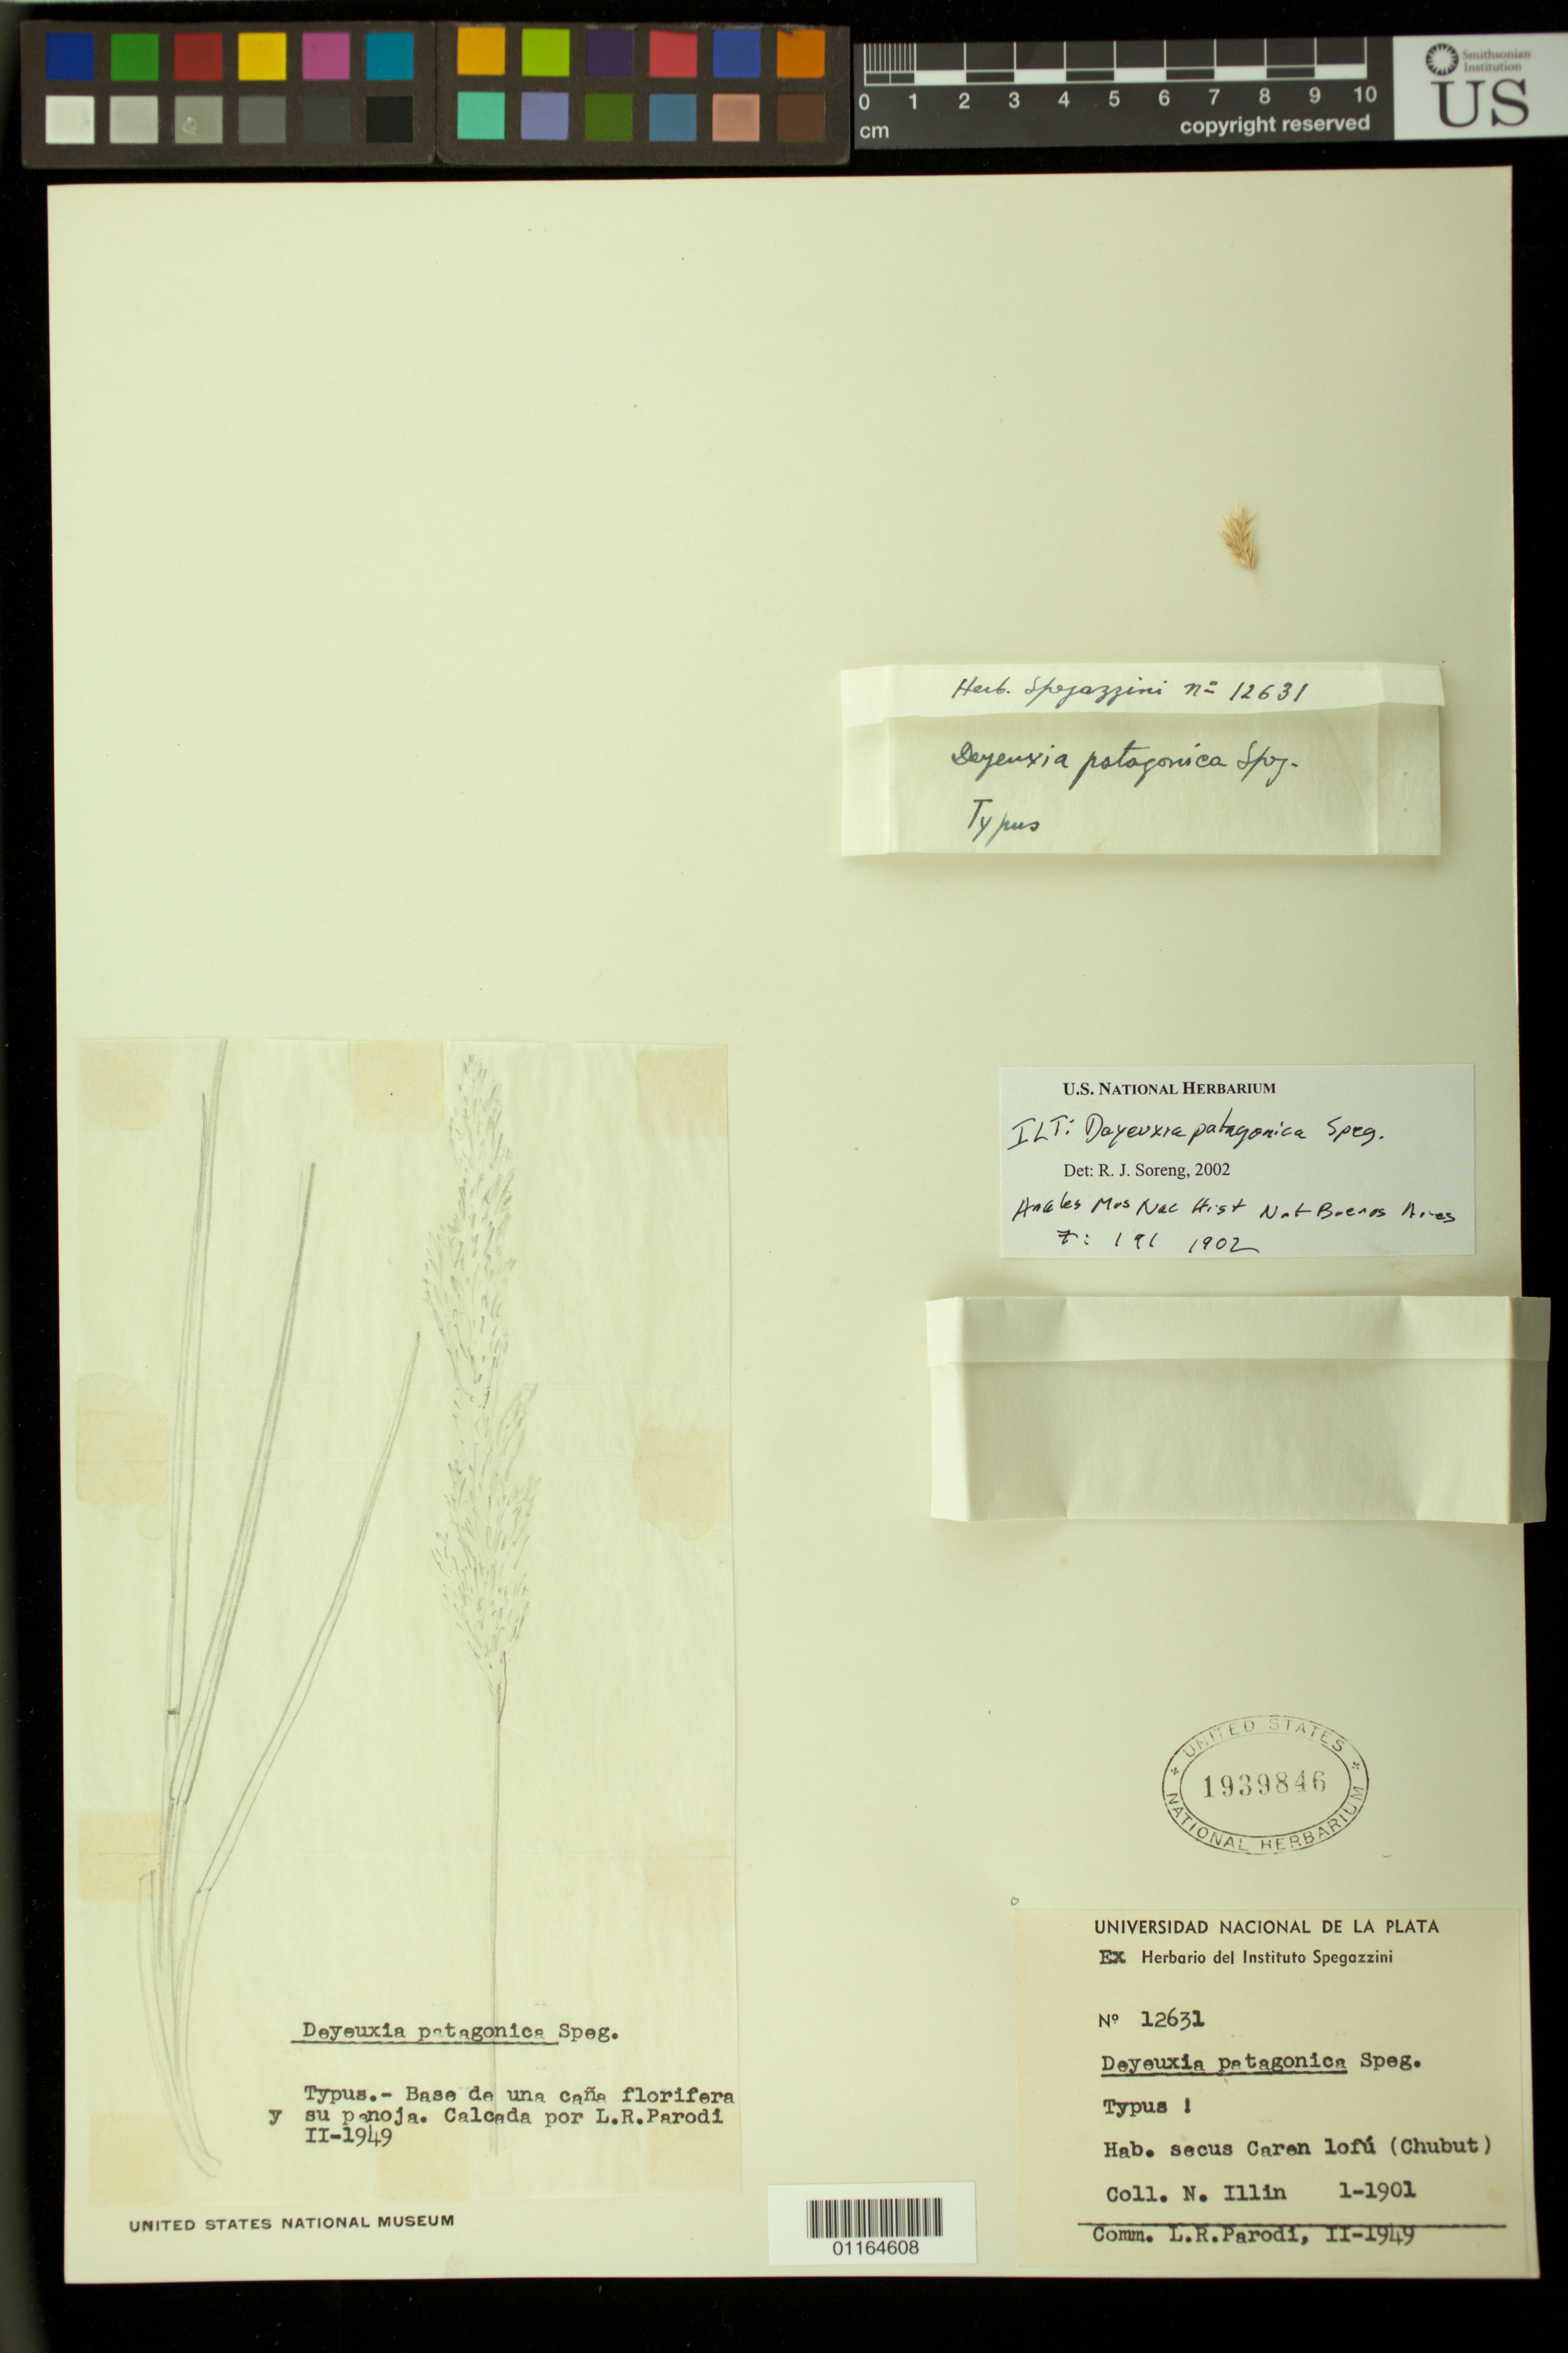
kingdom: Plantae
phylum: Tracheophyta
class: Liliopsida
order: Poales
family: Poaceae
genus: Deyeuxia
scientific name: Deyeuxia patagonica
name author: Speg.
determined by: Soreng, Robert J., Research Associate (BOT), Smithsonian Institution - National Museum of Natural History (UNITED STATES)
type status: Type Collection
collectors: N. Illin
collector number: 12631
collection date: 1901-01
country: Argentina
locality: Hab. secus Caren lofú (Chubut)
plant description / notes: ex herb. Instituto Spegazzini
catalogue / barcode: US 1939846